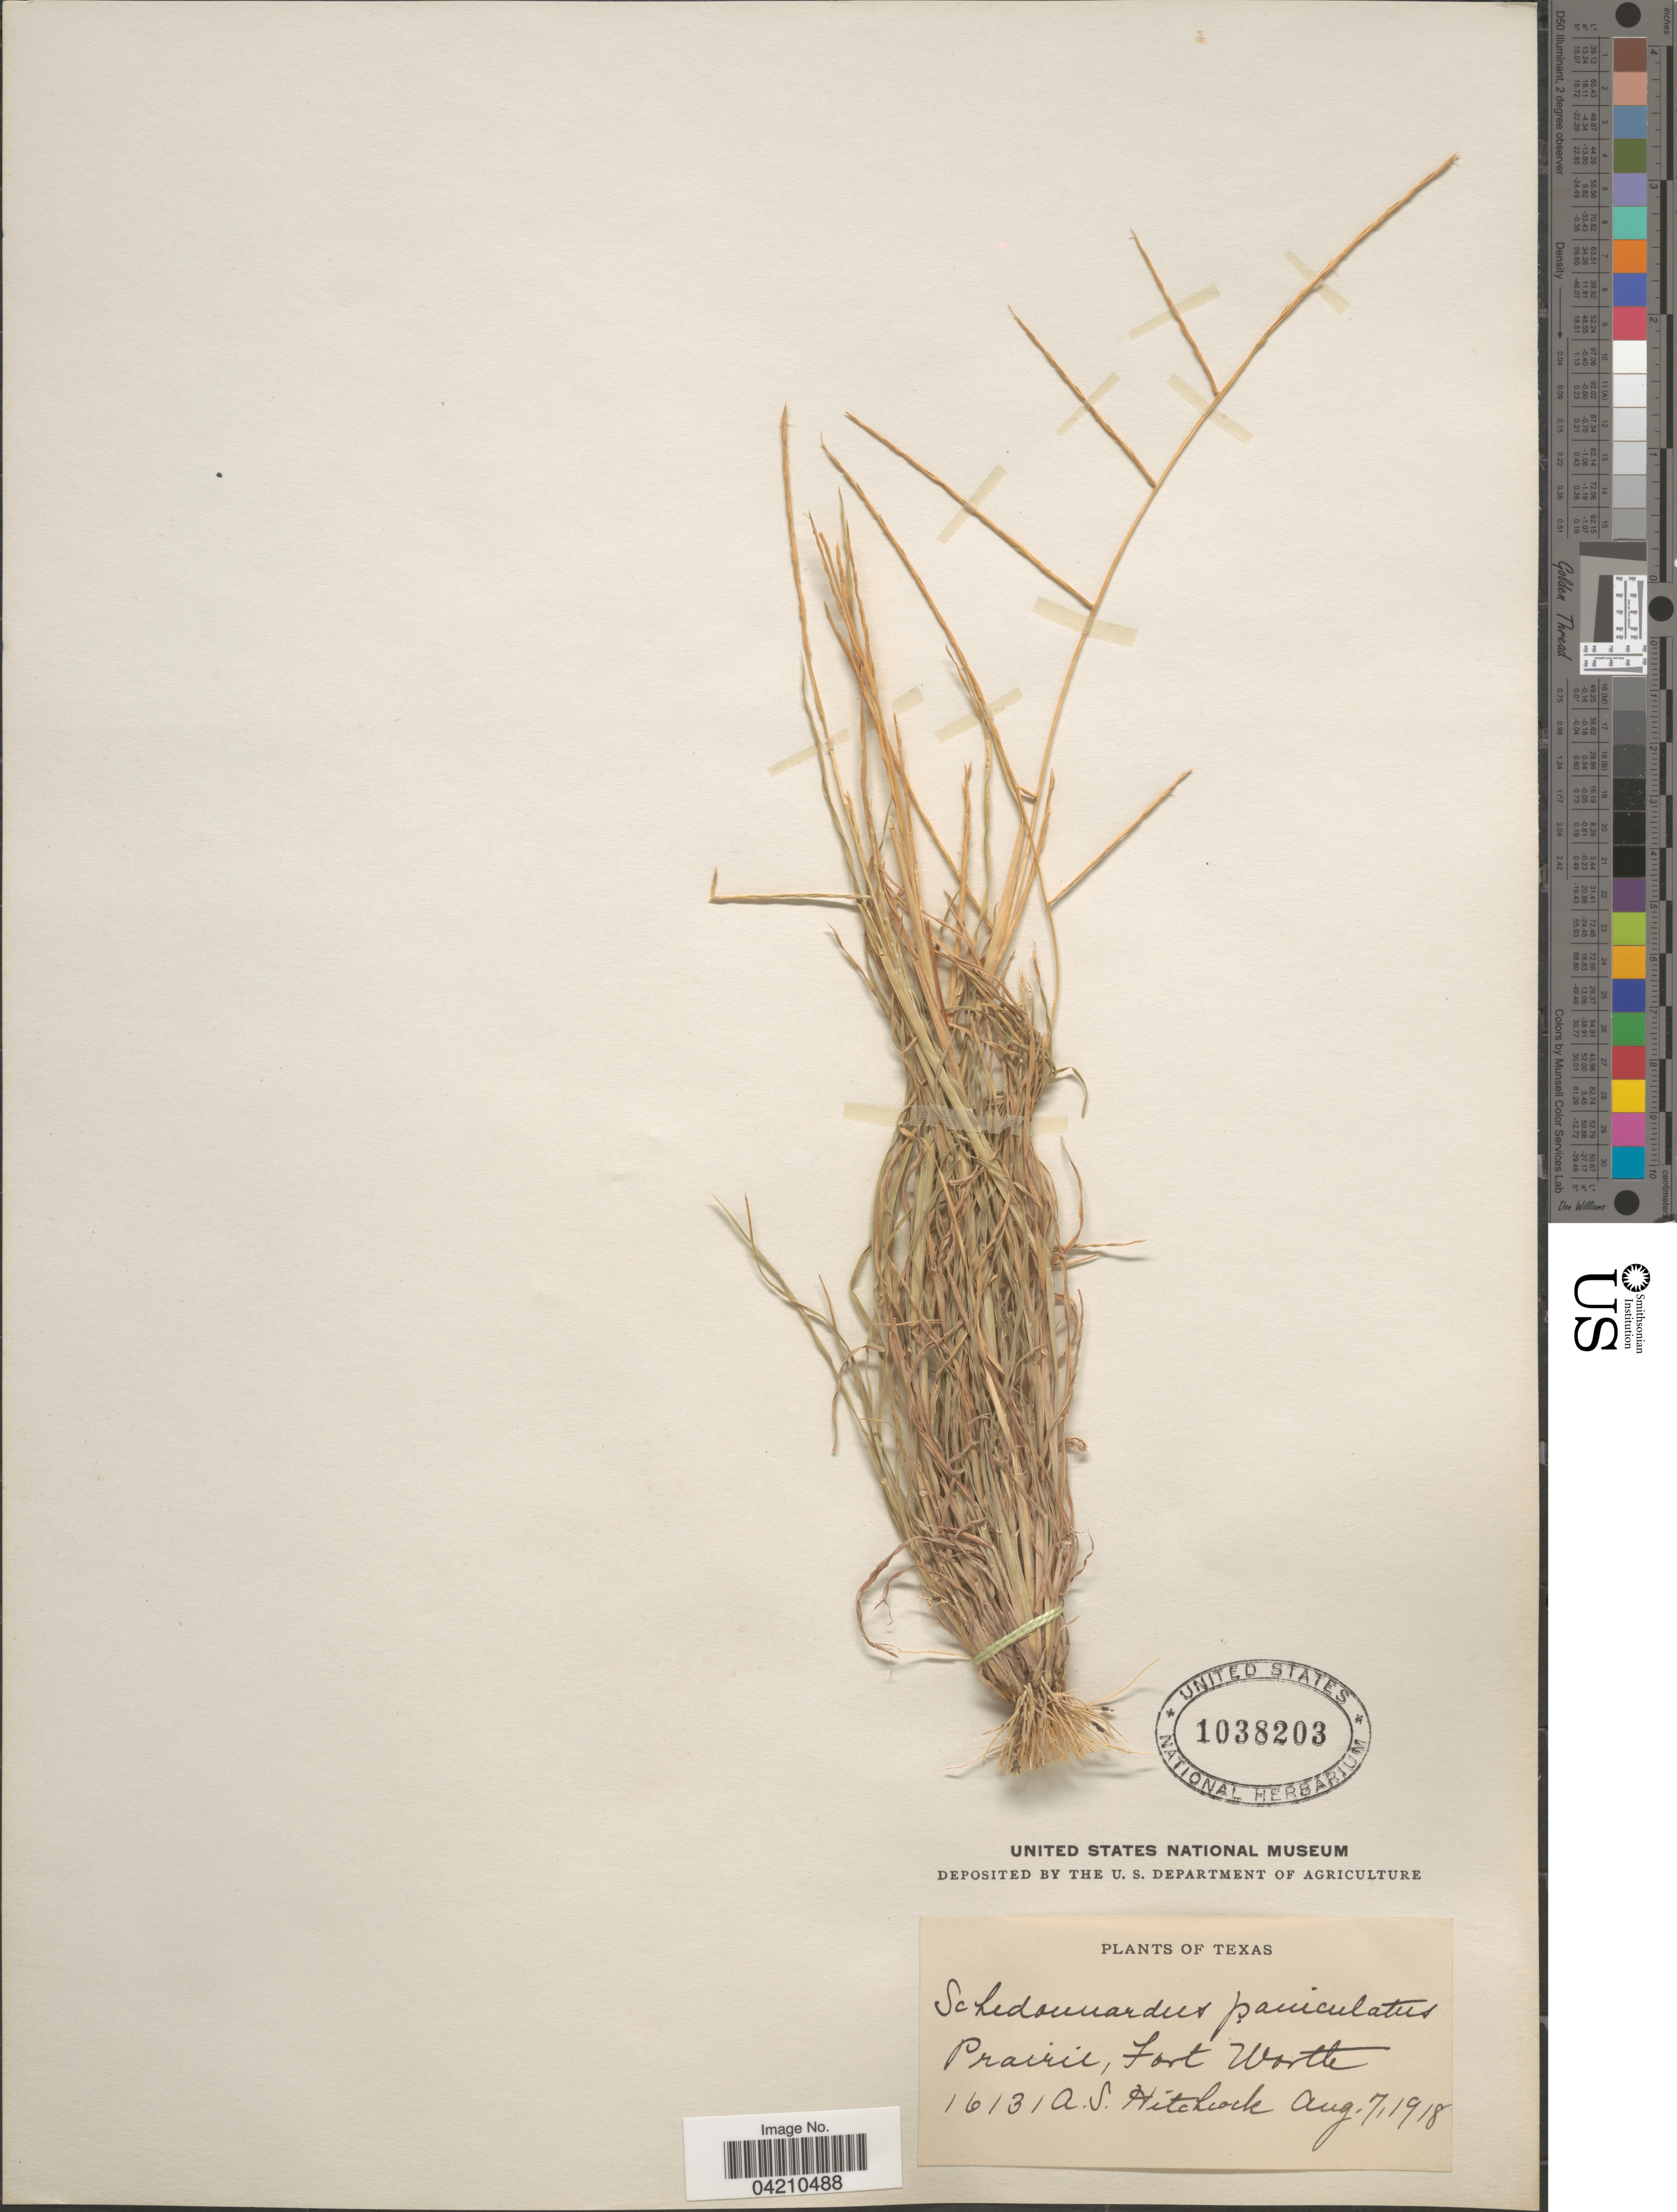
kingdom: Plantae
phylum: Tracheophyta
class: Liliopsida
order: Poales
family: Poaceae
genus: Muhlenbergia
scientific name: Muhlenbergia paniculata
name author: (Nutt.) Columbus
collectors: A. S. Hitchcock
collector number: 16131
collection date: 1918-08-07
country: United States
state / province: Texas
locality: Prairie, Fort Worth.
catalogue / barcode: US 1038203